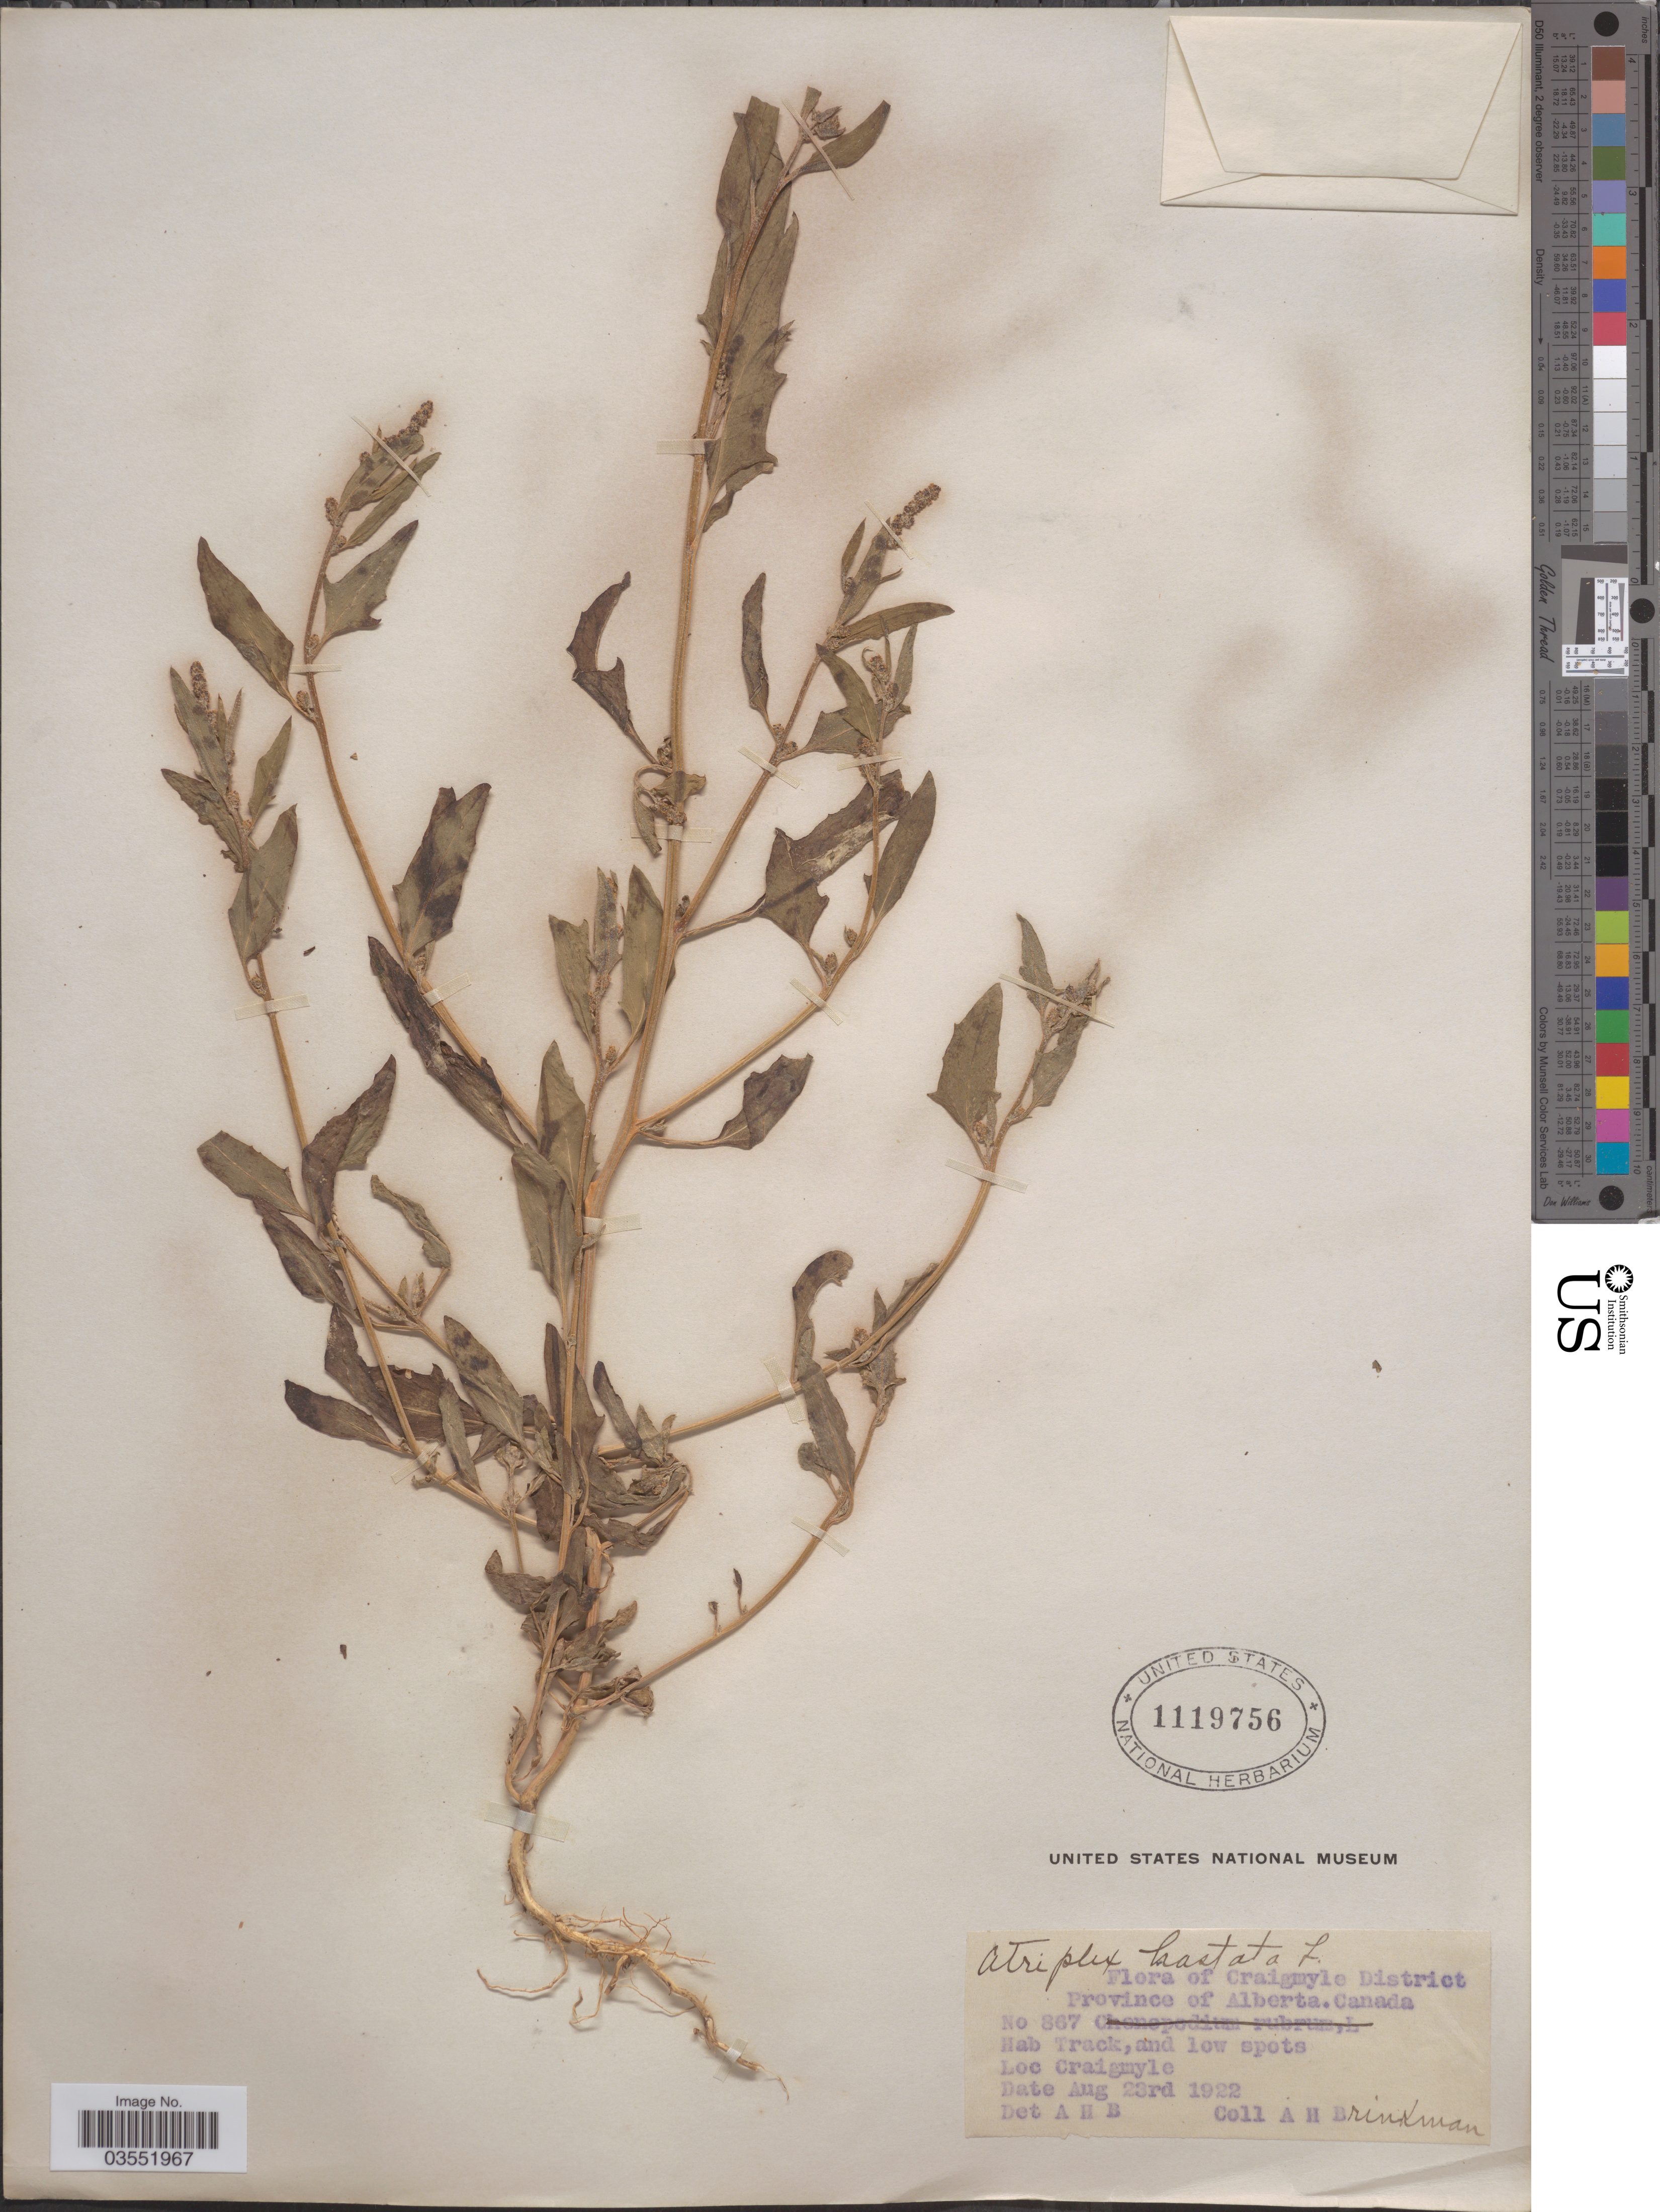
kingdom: Plantae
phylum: Tracheophyta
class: Magnoliopsida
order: Caryophyllales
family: Amaranthaceae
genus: Atriplex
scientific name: Atriplex hastata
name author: L.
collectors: A. Brinkman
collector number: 867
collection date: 1922-08-23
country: Canada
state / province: Alberta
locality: Craigmyle District. Track, and low spots. Craigmyle.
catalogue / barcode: US 1119756